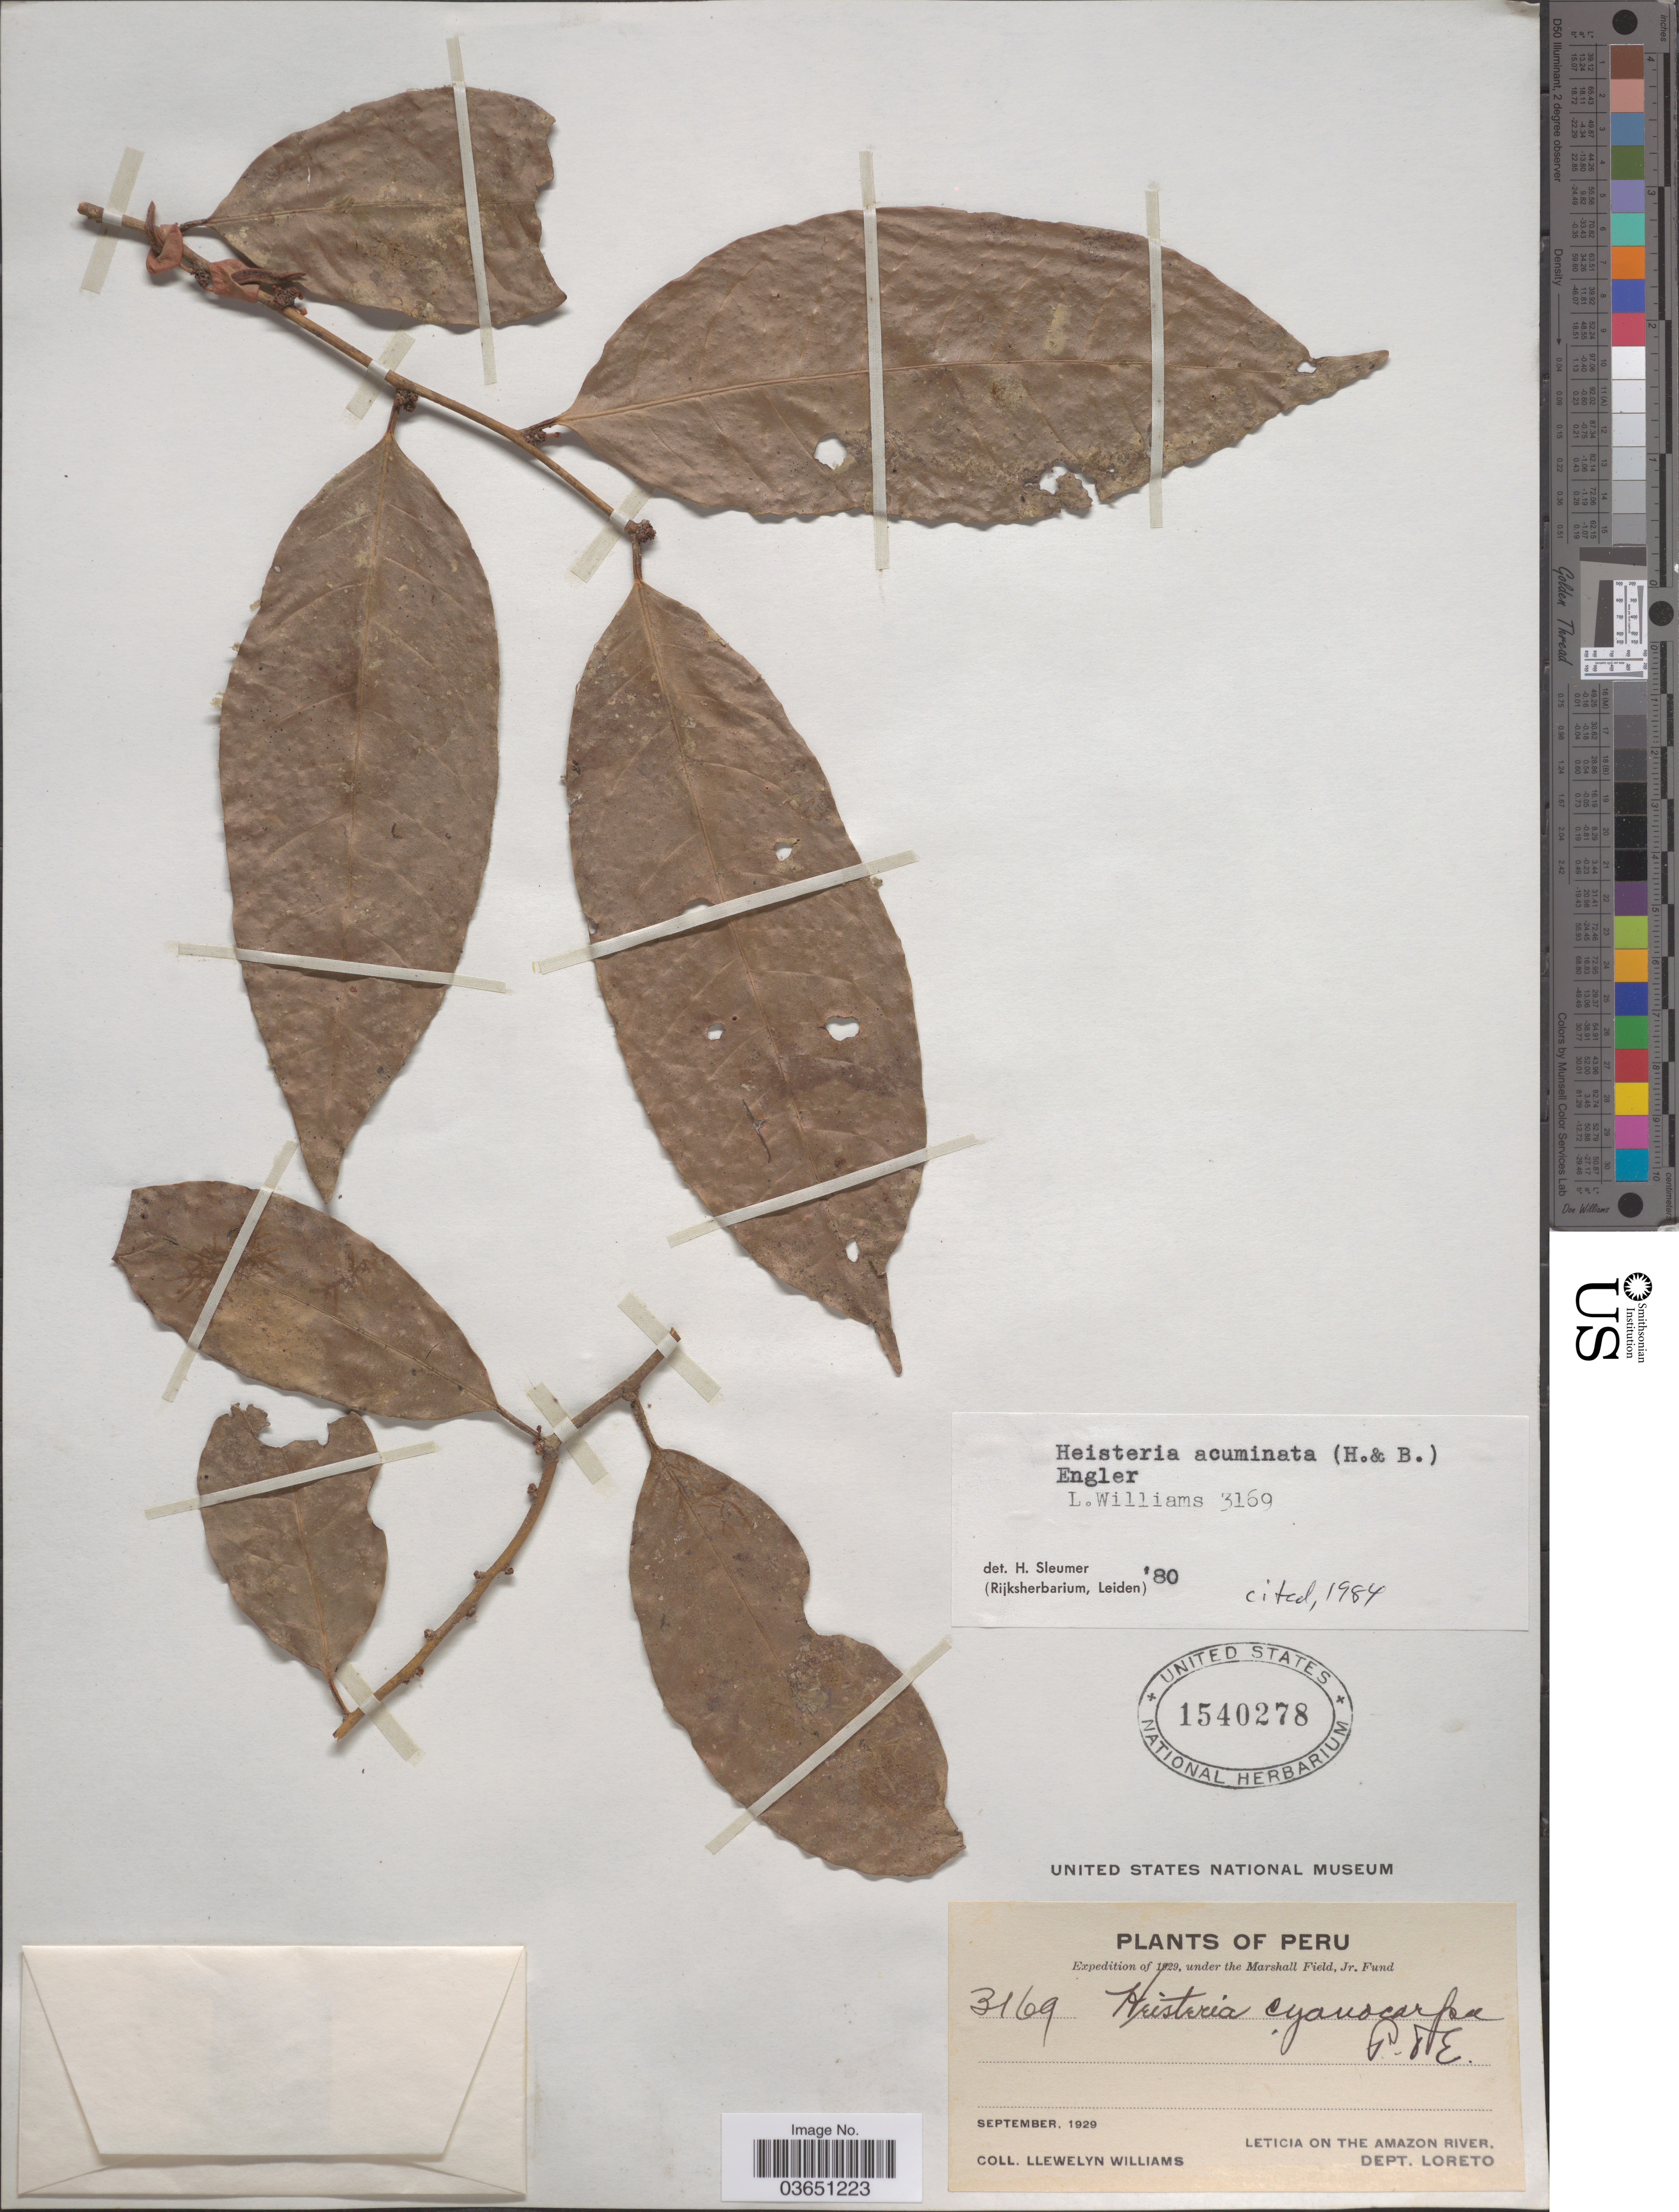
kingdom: Plantae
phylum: Tracheophyta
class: Magnoliopsida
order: Santalales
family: Erythropalaceae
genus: Heisteria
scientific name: Heisteria acuminata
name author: (Humb. & Bonpl.) Engl.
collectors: Ll. Williams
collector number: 3169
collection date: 1929-09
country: Peru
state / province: Loreto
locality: Leticia on the Amazon River, Dept. Loreto.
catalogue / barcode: US 1540278